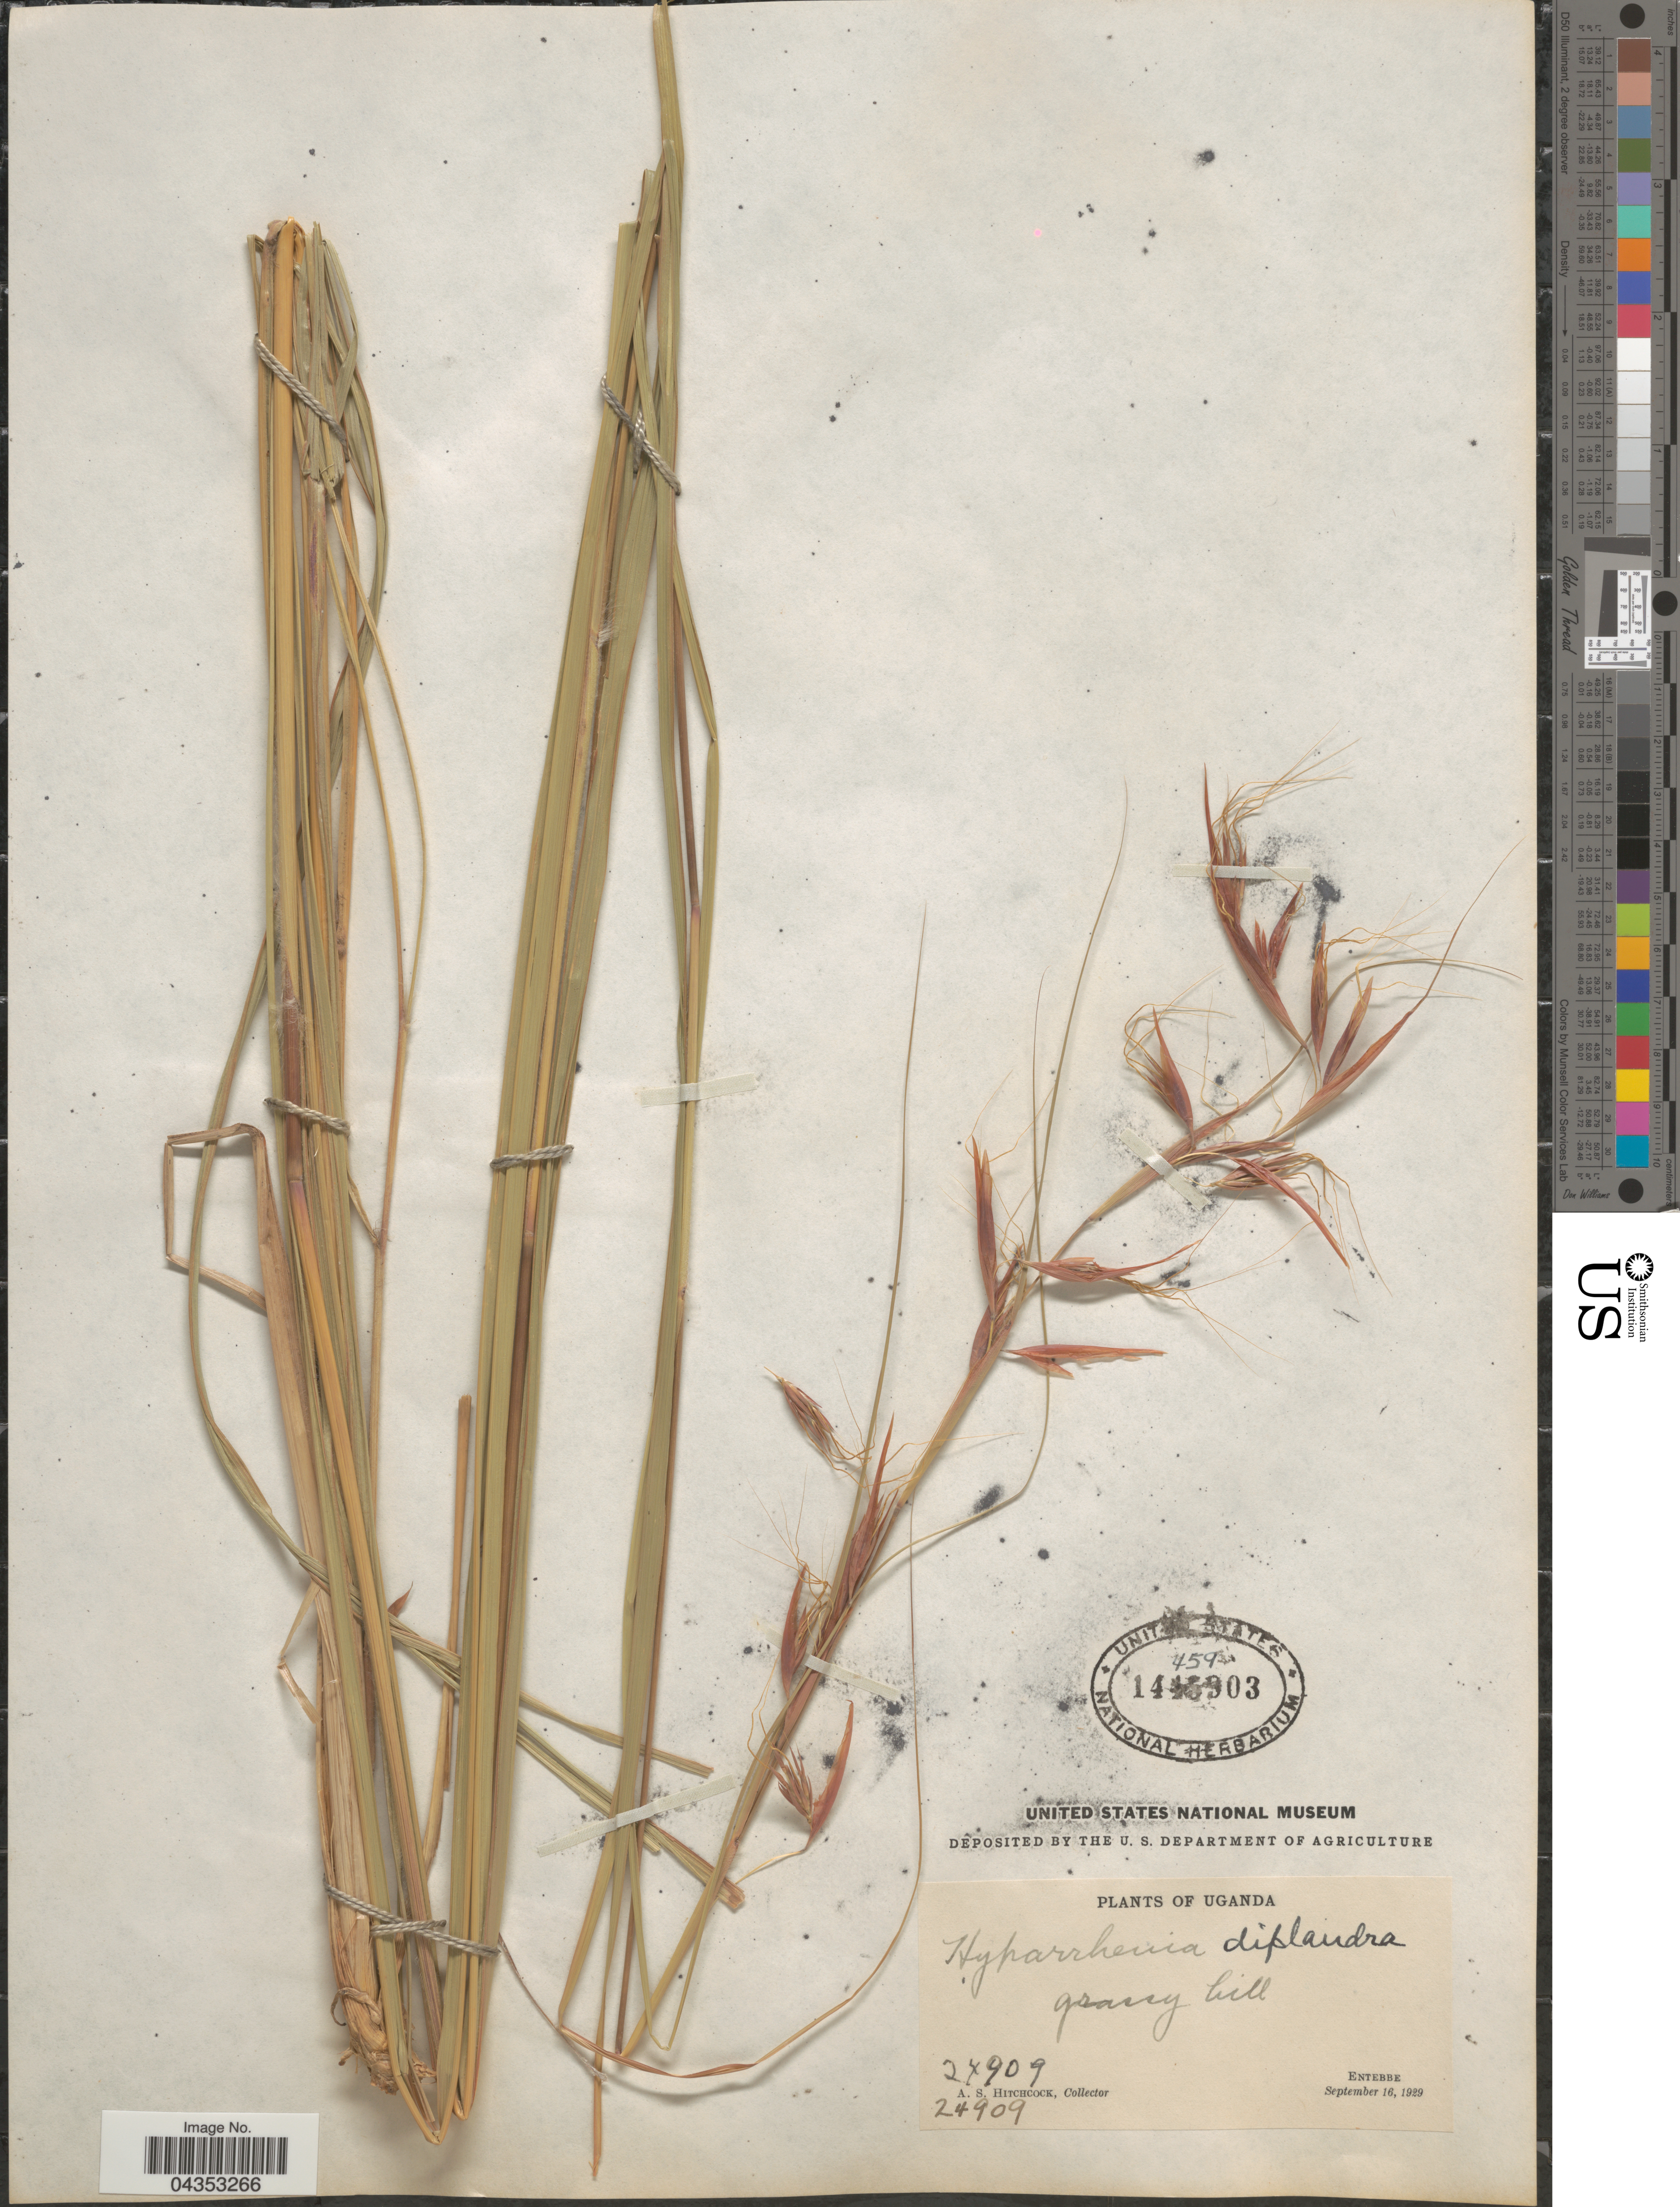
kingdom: Plantae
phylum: Tracheophyta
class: Liliopsida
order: Poales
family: Poaceae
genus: Hyparrhenia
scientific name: Hyparrhenia diplandra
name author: (Hack.) Stapf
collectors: A. S. Hitchcock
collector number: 24909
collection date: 1929-09-16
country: Uganda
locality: Grassy hill. Entebbe.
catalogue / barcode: US 1445903